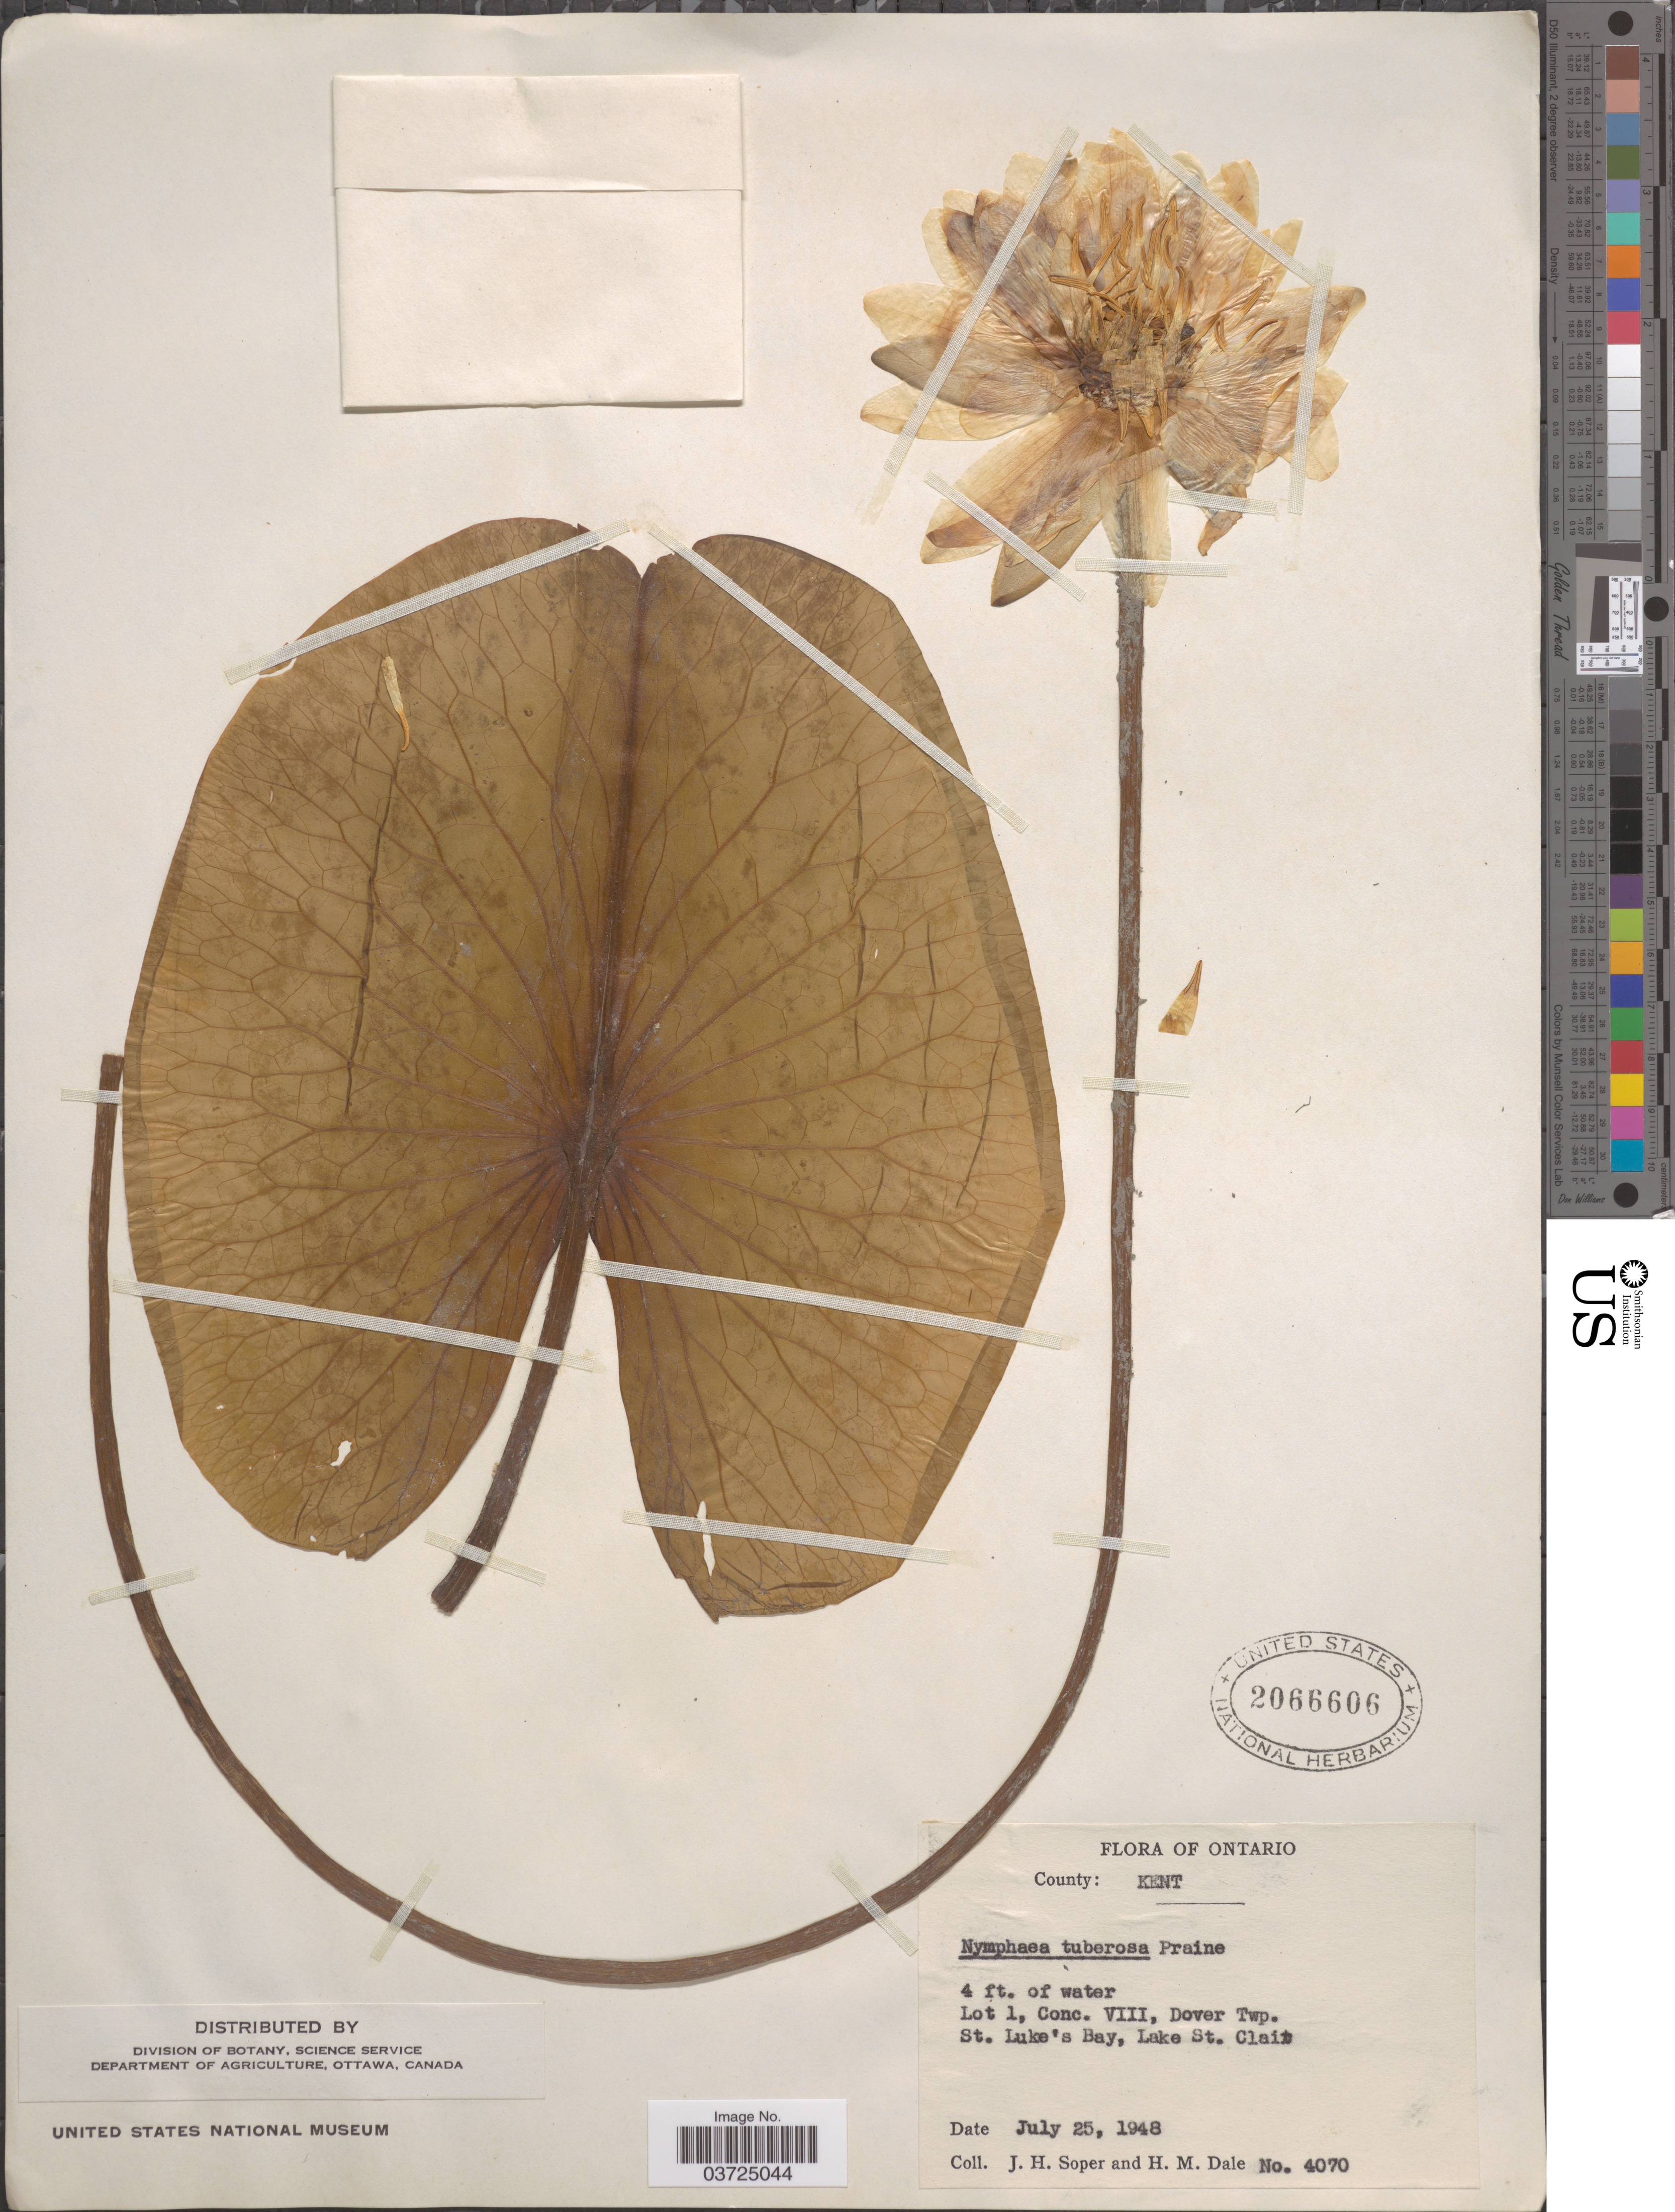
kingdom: Plantae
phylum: Tracheophyta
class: Magnoliopsida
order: Nymphaeales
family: Nymphaeaceae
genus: Nymphaea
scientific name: Nymphaea tuberosa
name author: Paine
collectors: J. H. Soper & H. M. Dale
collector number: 4070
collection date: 1948-07-25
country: Canada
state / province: Ontario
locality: County: Kent. Lot 1, Conc. VIII, Dover Twp. St. Luke's Bay, Lake St. Clair.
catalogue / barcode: US 2066606